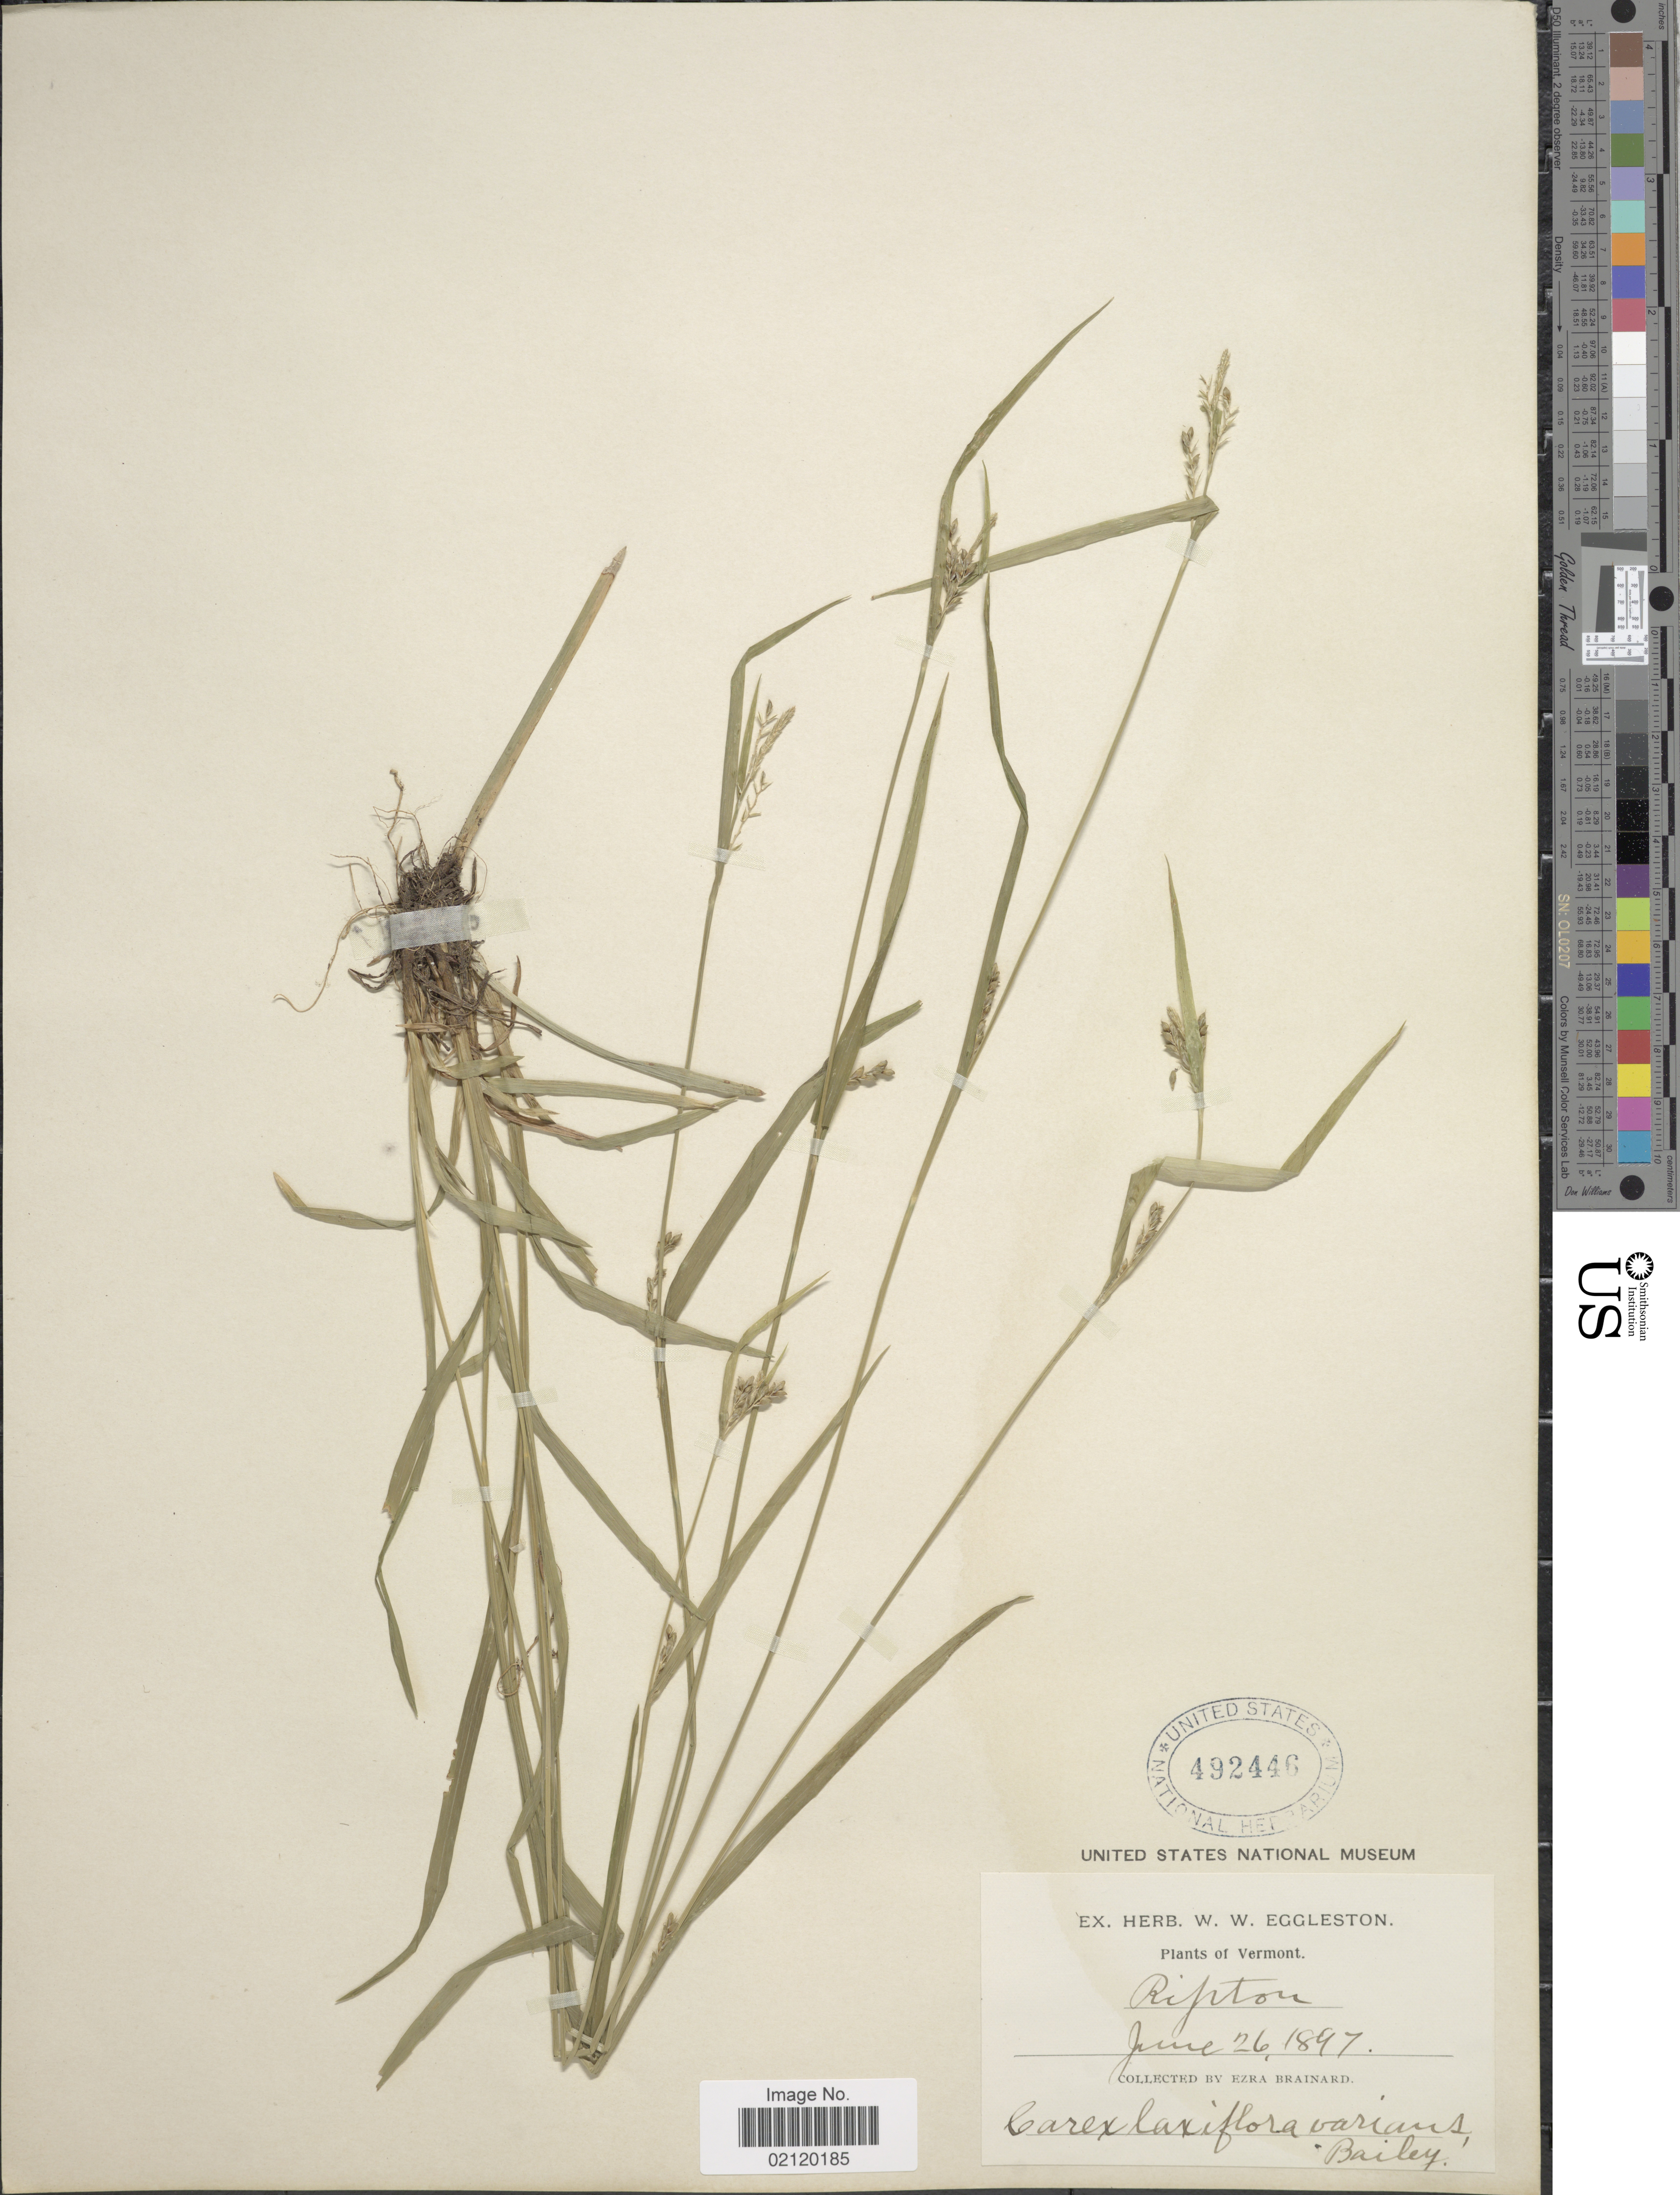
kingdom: Plantae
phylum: Tracheophyta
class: Liliopsida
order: Poales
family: Cyperaceae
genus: Carex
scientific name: Carex laxiflora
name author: Lam.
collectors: E. Brainard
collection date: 1897-06-26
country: United States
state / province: Vermont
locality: Ripton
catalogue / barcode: US 492446